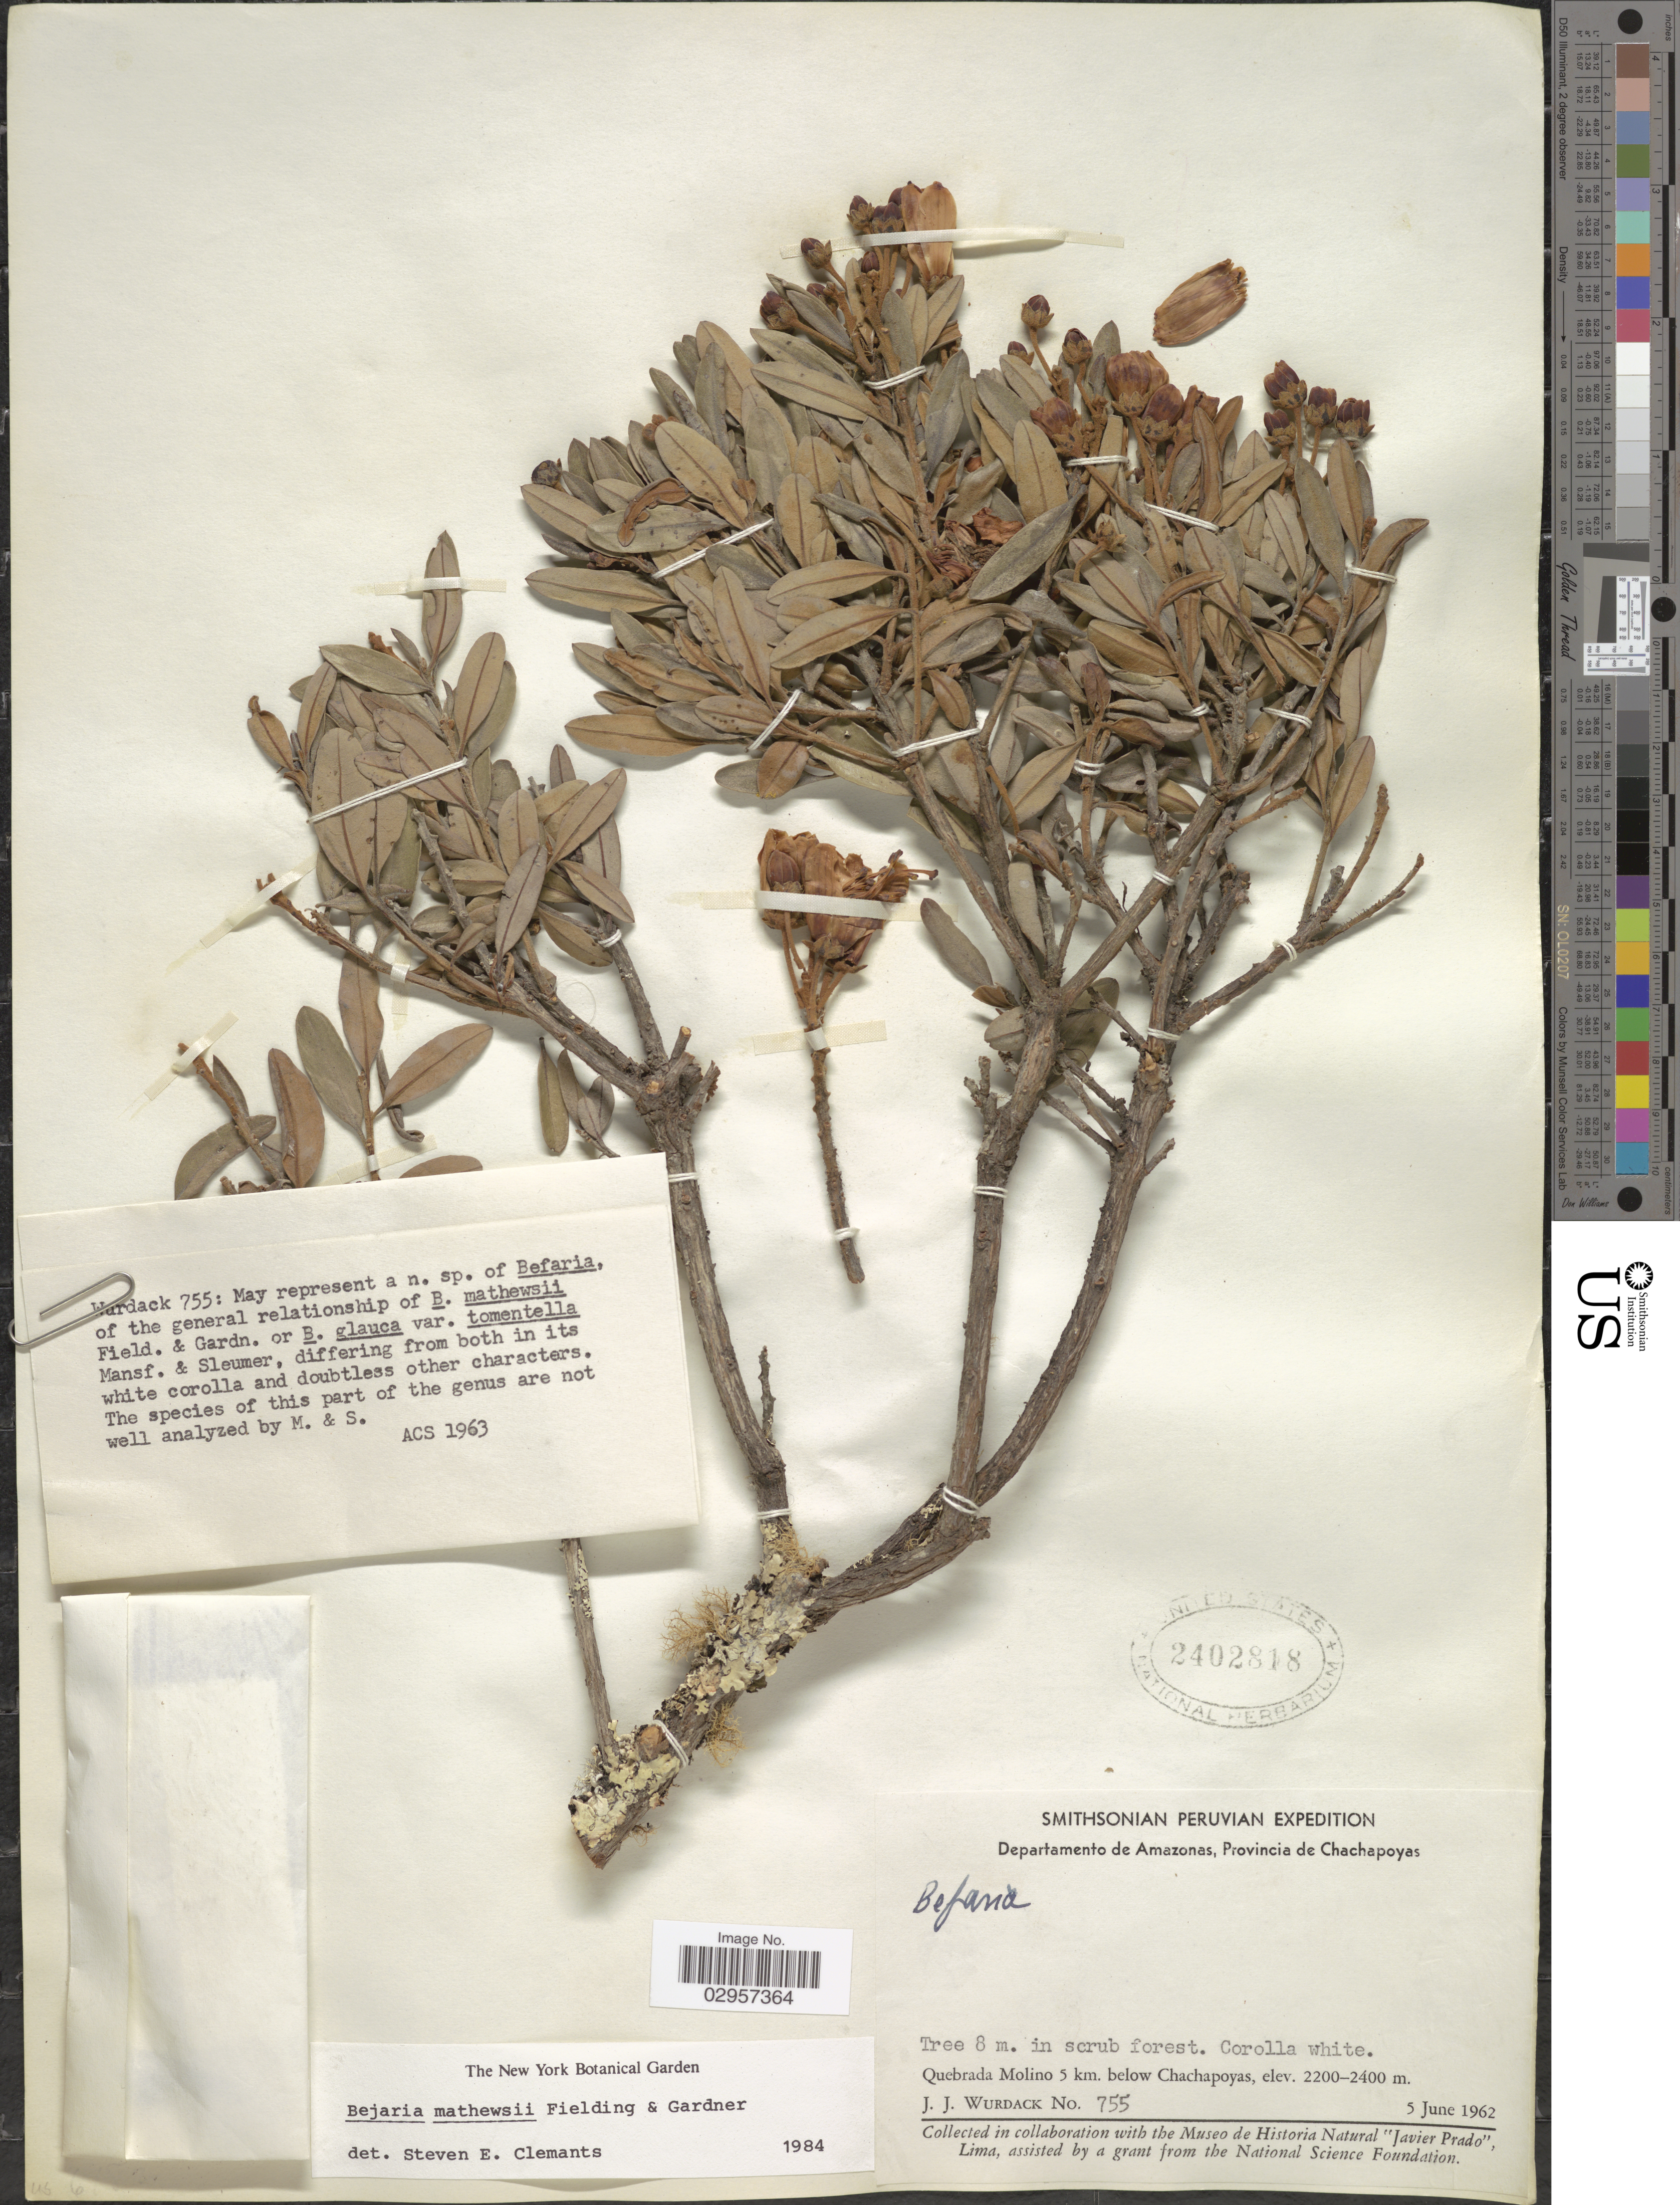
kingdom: Plantae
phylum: Tracheophyta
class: Magnoliopsida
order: Ericales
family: Ericaceae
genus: Bejaria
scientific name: Bejaria mathewsii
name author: Fielding & Gardner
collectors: J. J. Wurdack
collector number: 755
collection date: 1962-06-05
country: Peru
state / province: Amazonas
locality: Departamento de Amazonas, Provincia de Chachapoyas, Quebrada Molino 5 km. below Chachapoyas.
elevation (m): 2200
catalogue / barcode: US 2402818